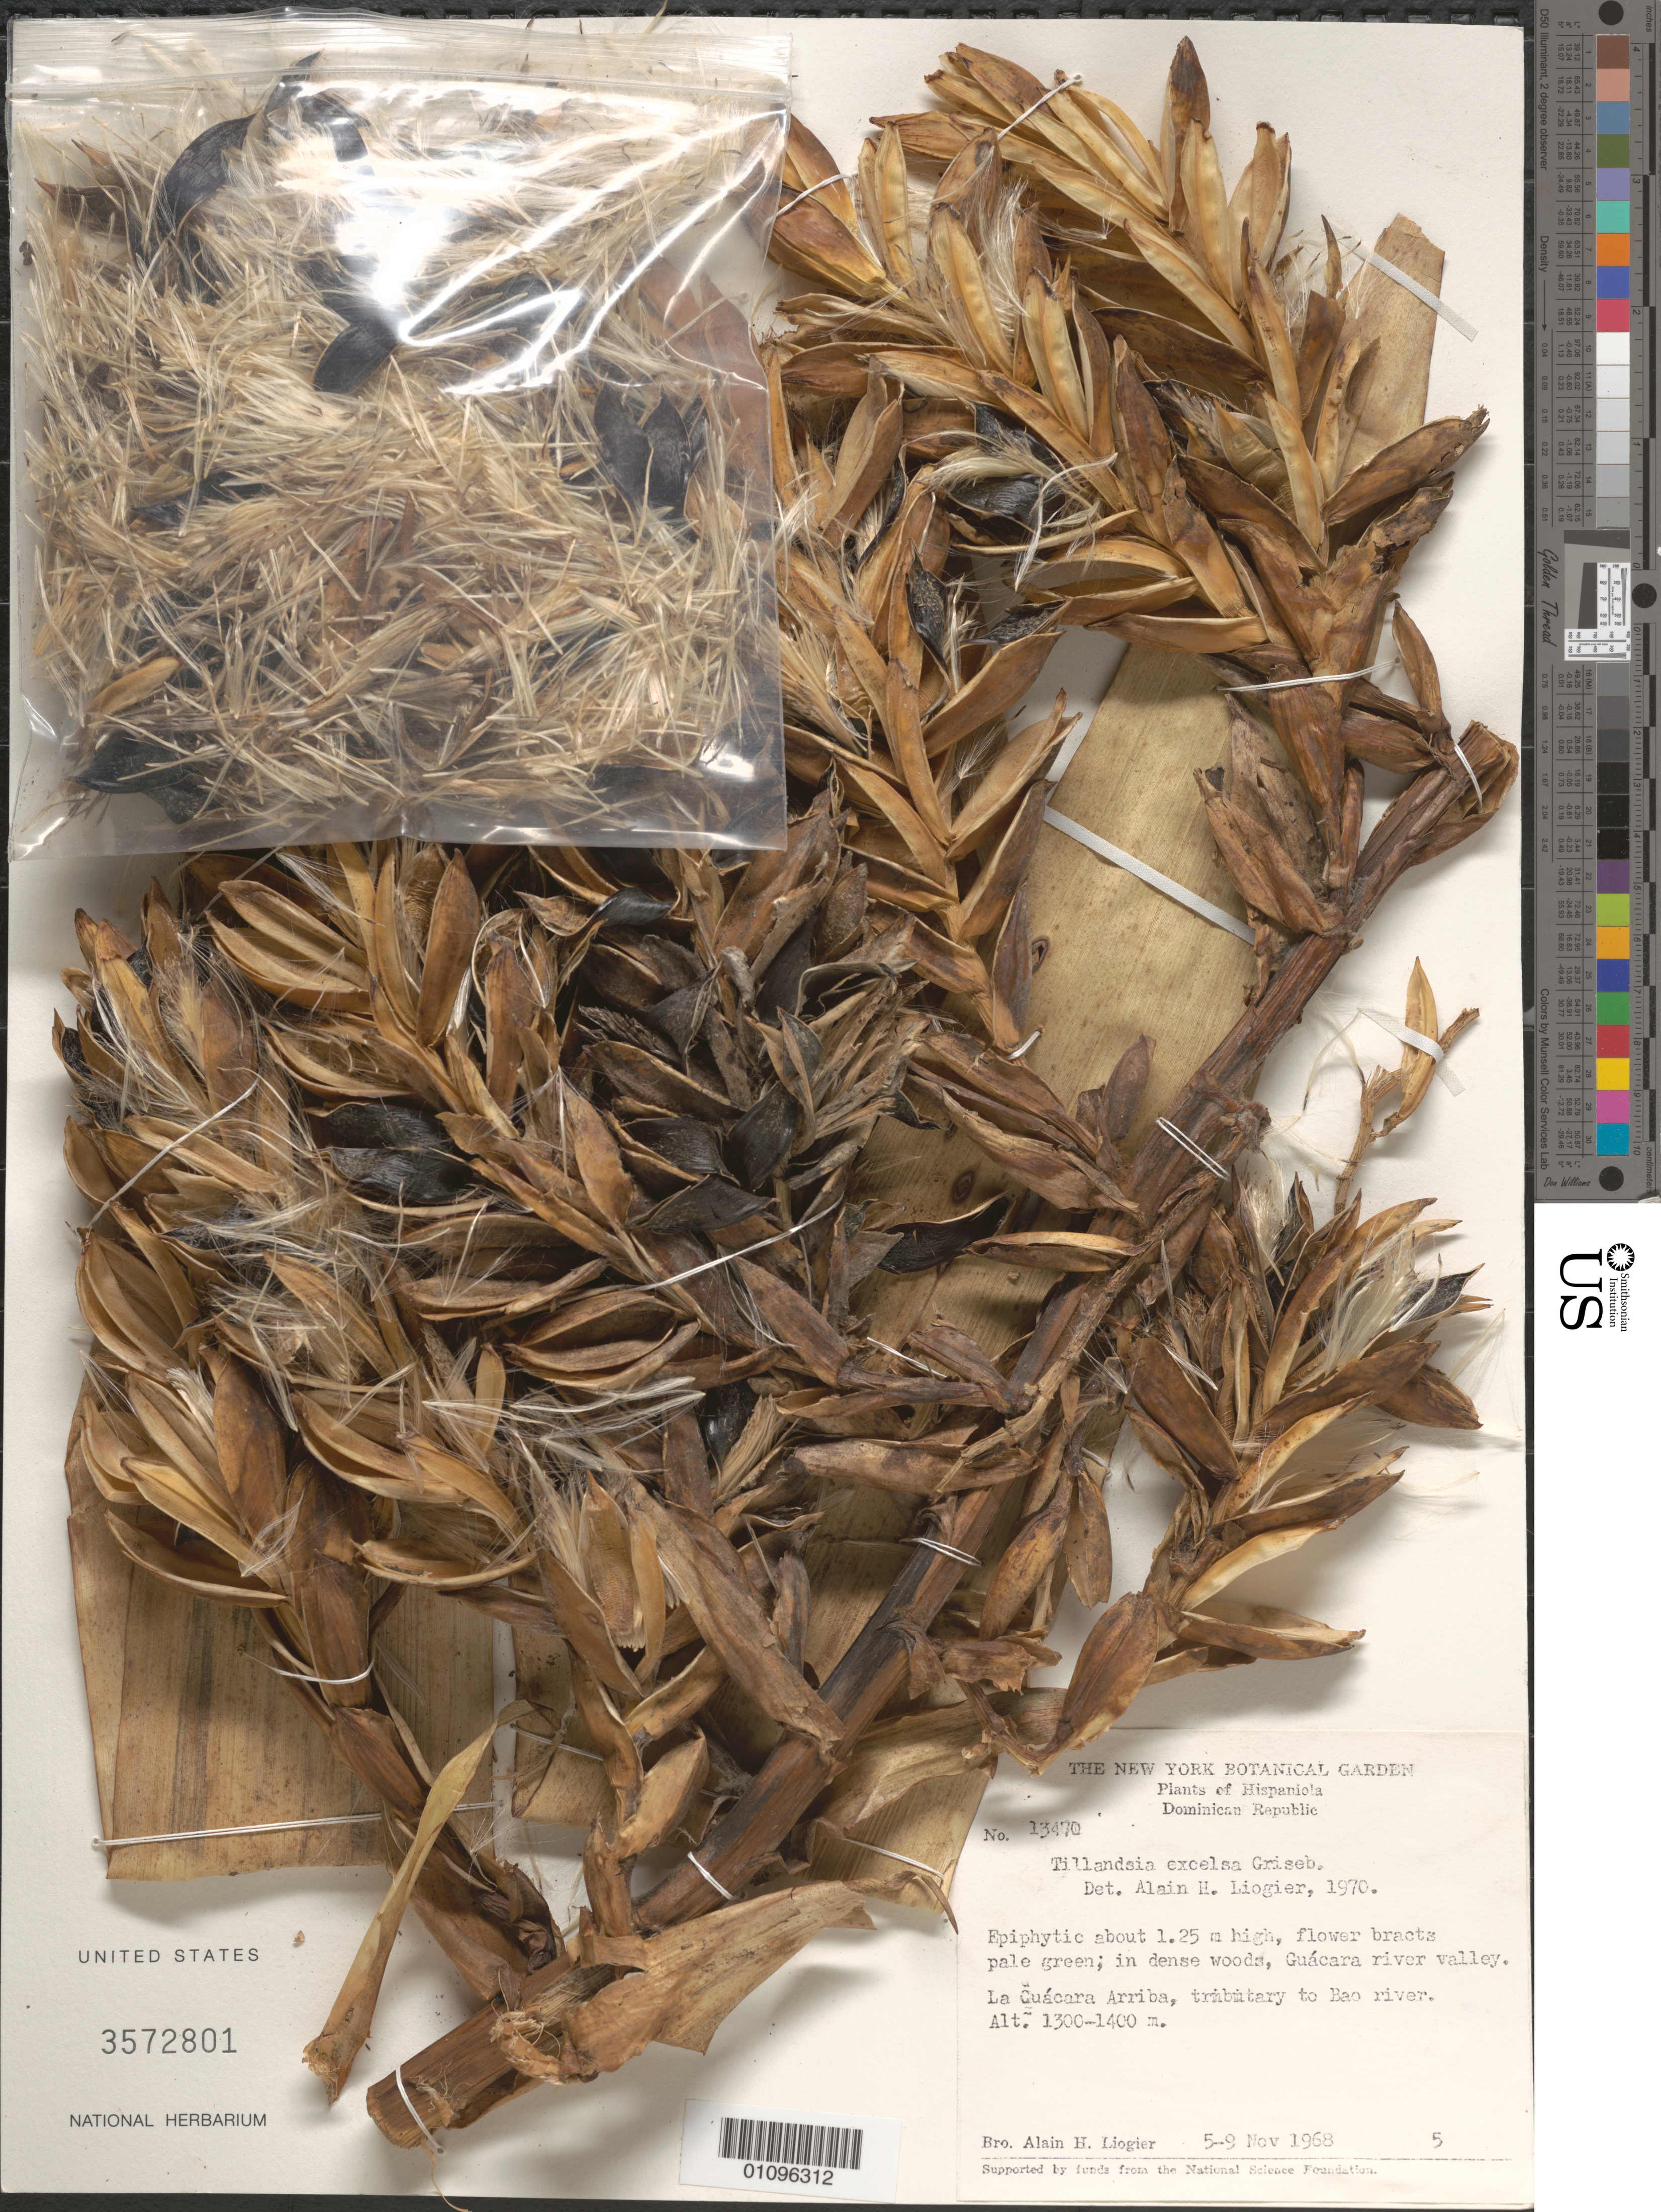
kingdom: Plantae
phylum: Tracheophyta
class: Liliopsida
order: Poales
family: Bromeliaceae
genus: Tillandsia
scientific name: Tillandsia excelsa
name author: Griseb.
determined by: Liogier, Alain H.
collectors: A. H. Liogier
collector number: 13470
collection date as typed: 05 Nov 1968 to 09 Nov 1968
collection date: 1968-11-05/1968-11-09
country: Dominican Republic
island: Hispaniola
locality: La Cuácara Arriba, tributary to Bao River; Cuácara river valley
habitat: In dense woods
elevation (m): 1300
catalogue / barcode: US 3572801